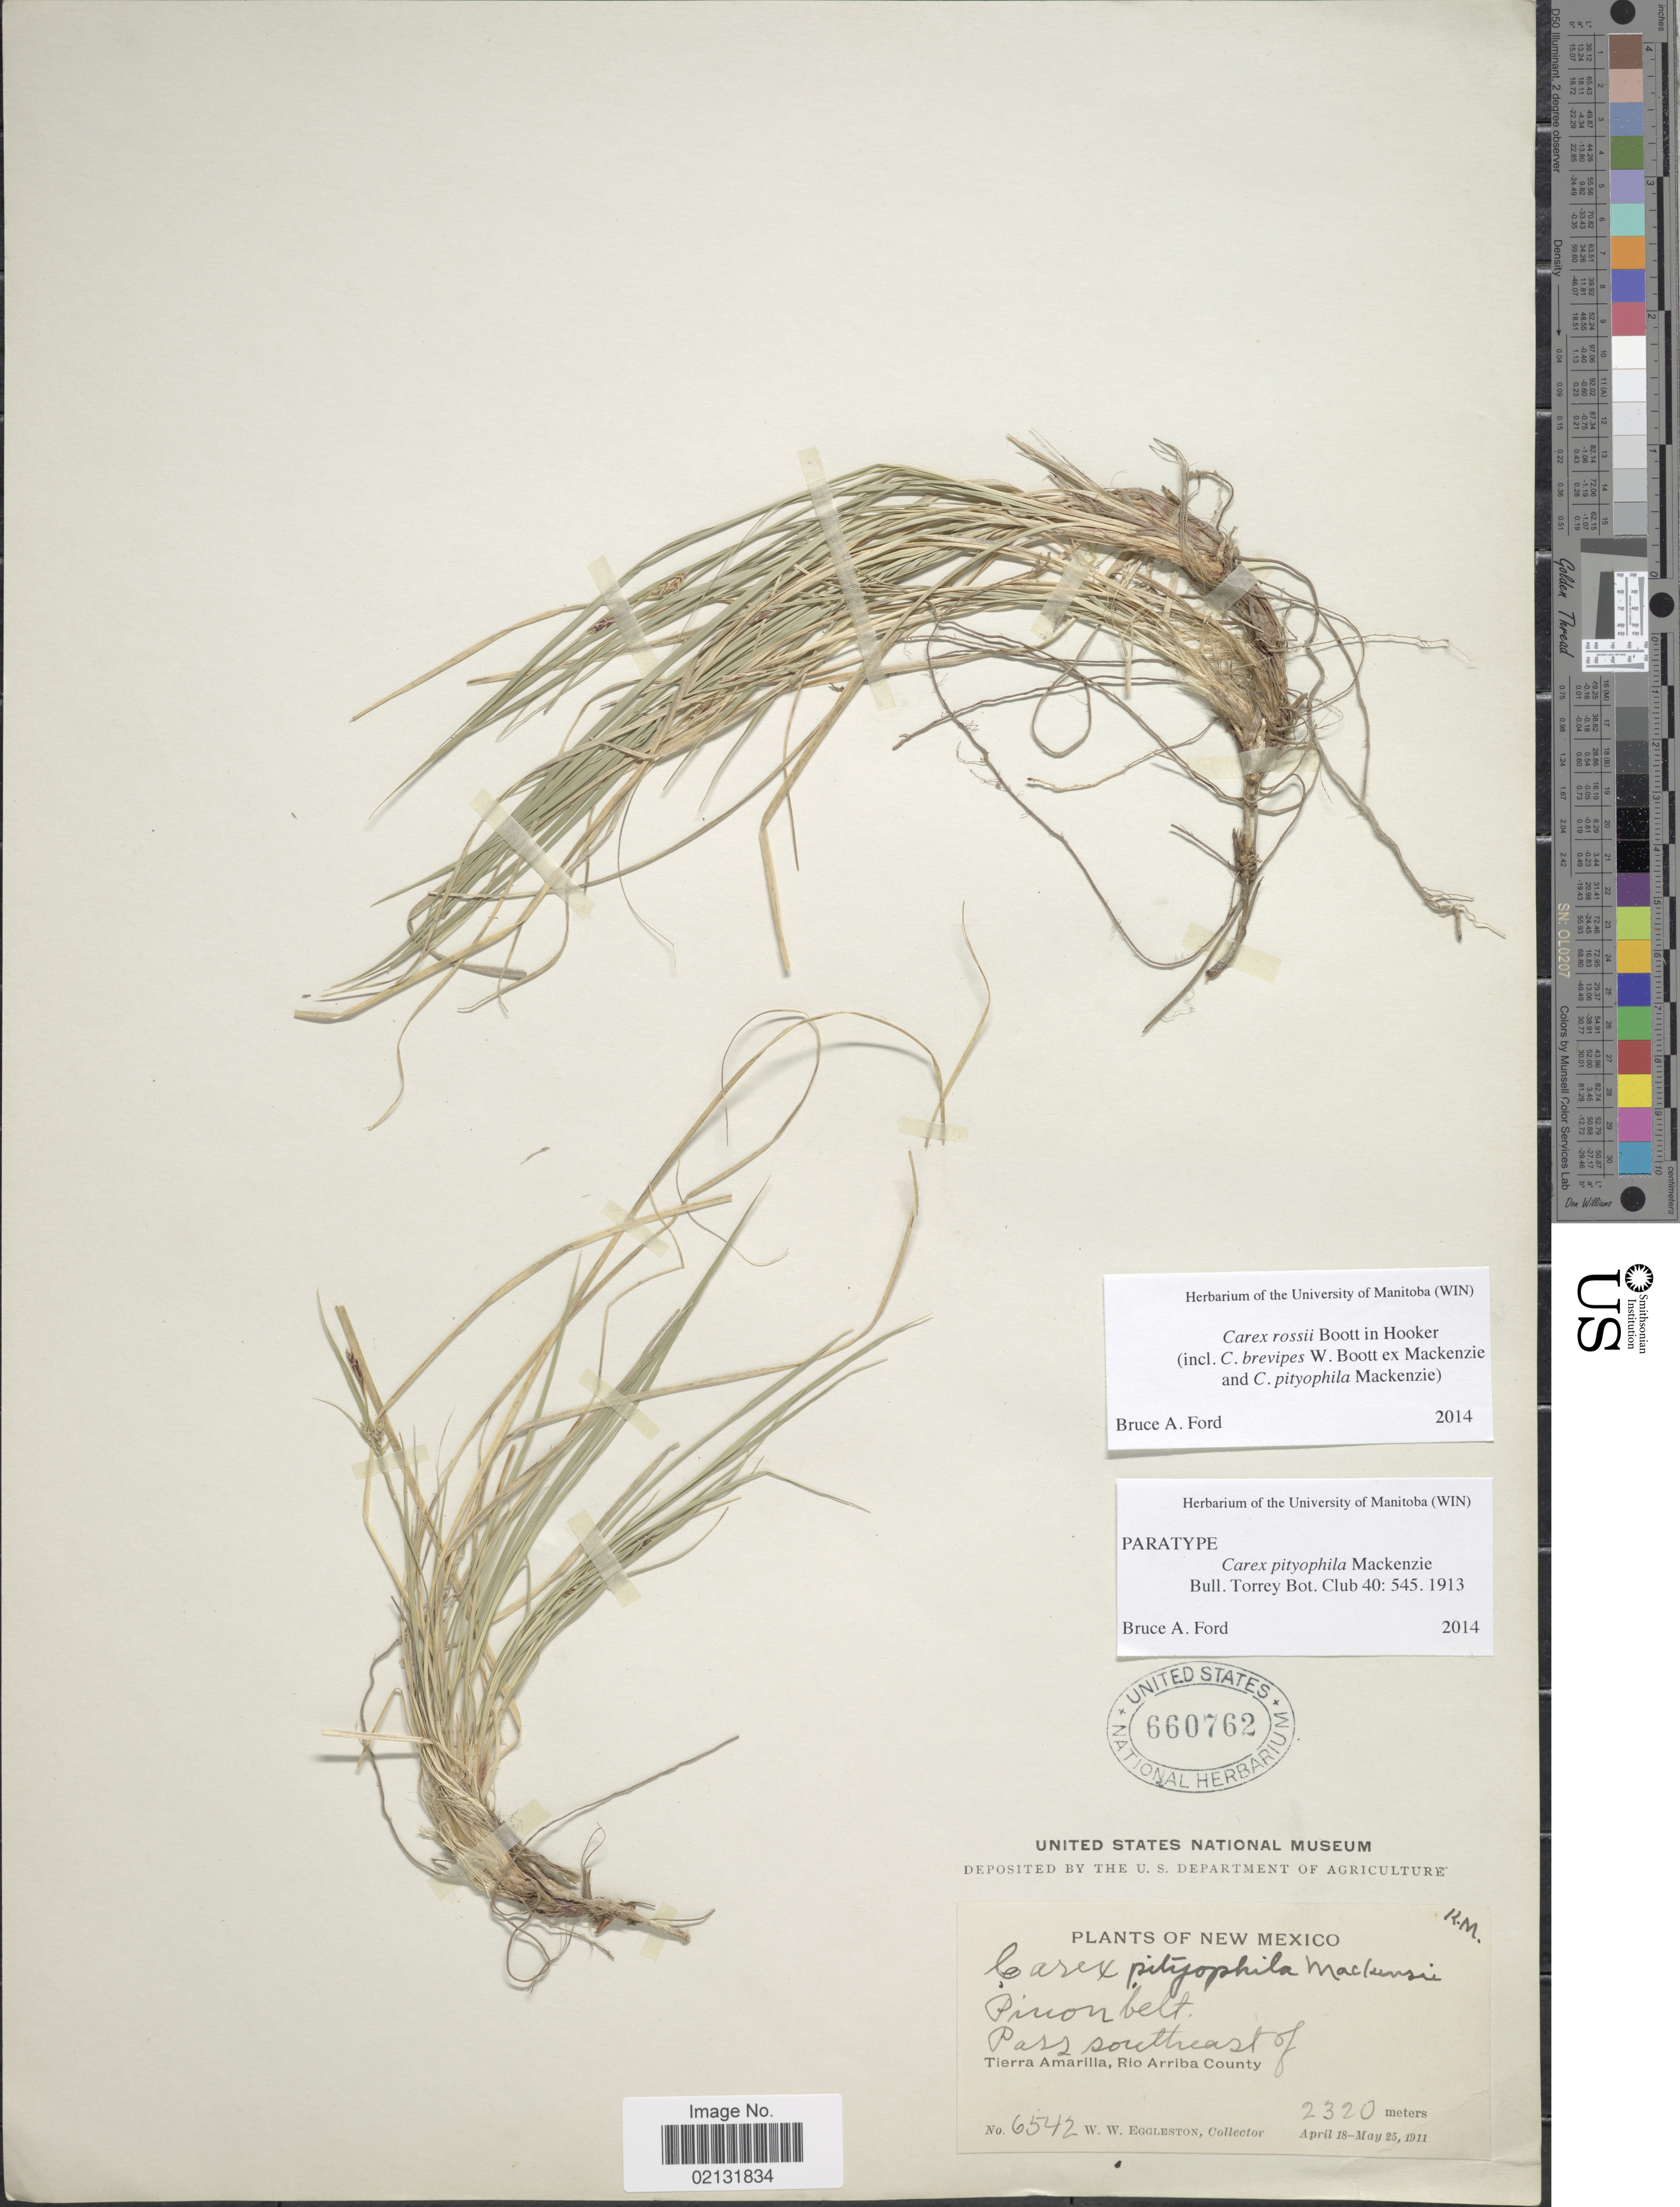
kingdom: Plantae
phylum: Tracheophyta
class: Liliopsida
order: Poales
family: Cyperaceae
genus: Carex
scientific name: Carex rossii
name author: Boott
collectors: W. W. Eggleston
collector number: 6542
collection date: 1911-04-18/1911-05-25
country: United States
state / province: New Mexico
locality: Pinon belt. Pass southeast of Tierra Amarilla, Rio Arriba County.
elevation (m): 2320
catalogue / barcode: US 660762